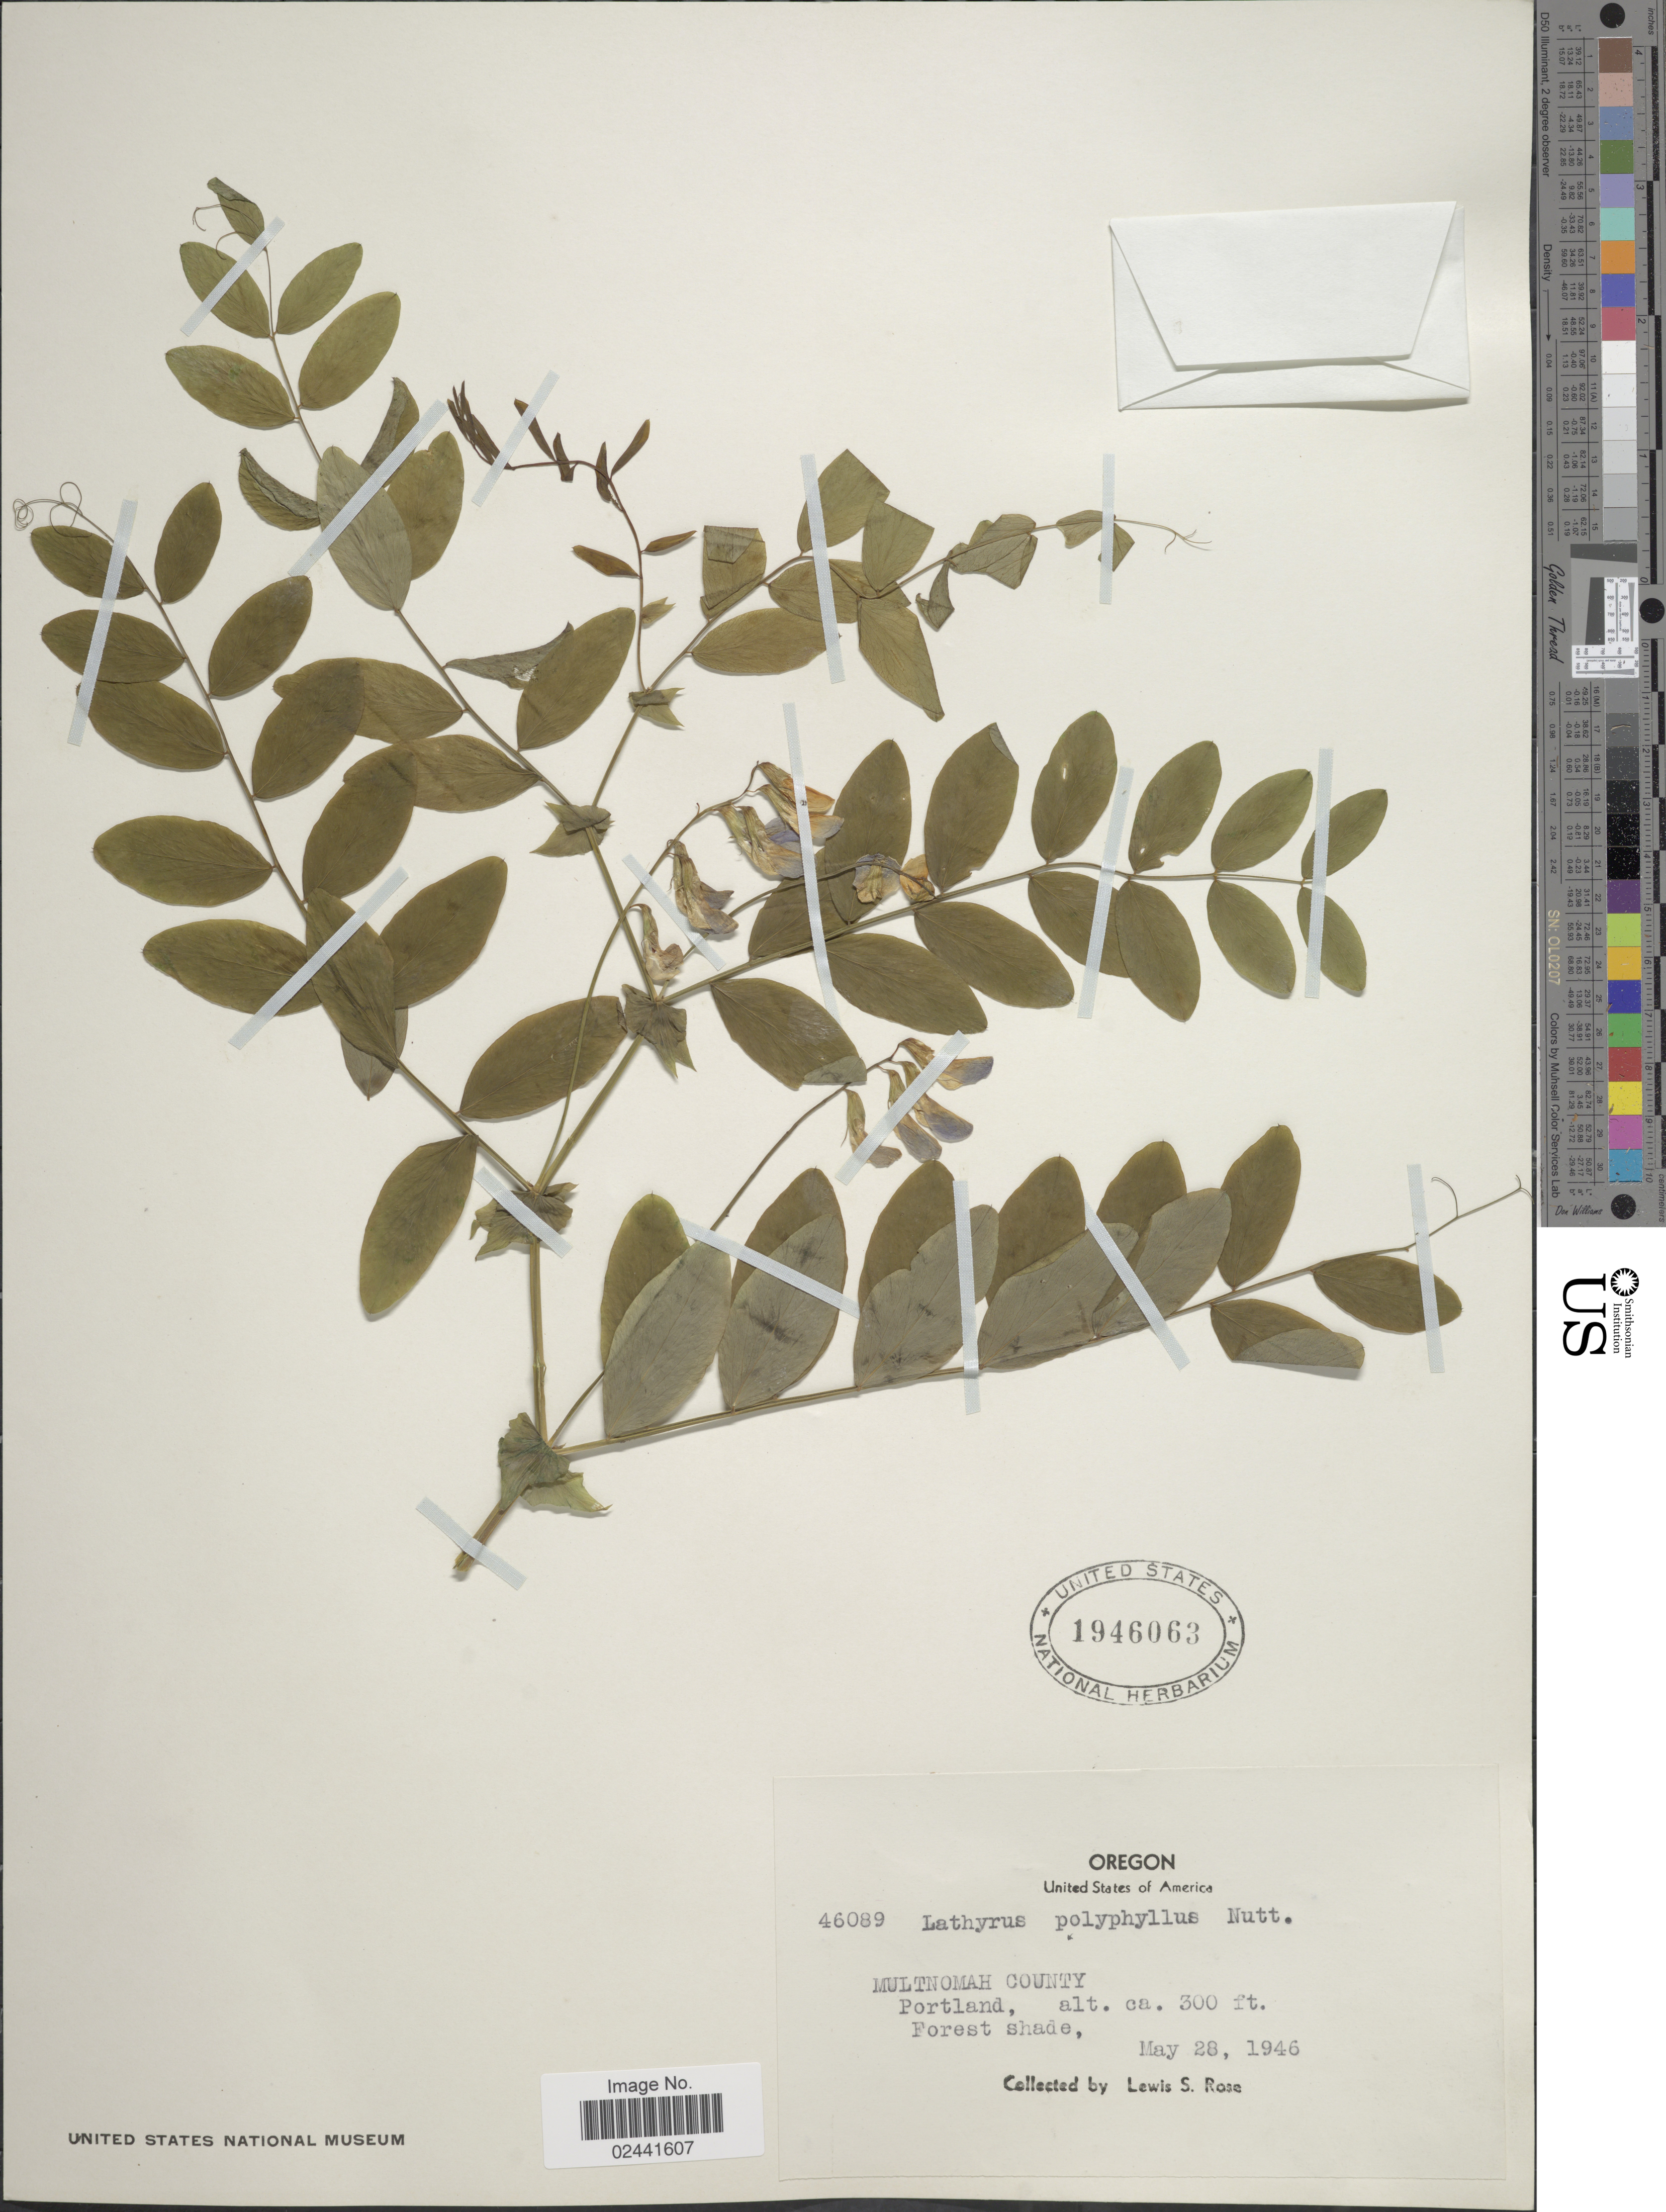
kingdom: Plantae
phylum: Tracheophyta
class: Magnoliopsida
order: Fabales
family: Fabaceae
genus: Lathyrus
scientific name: Lathyrus polyphyllus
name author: Nutt.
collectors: L. S. Rose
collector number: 46089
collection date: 1946-05-28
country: United States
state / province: Oregon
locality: Multnomah County, Portland, Forest shade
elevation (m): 91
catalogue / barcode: US 1946063